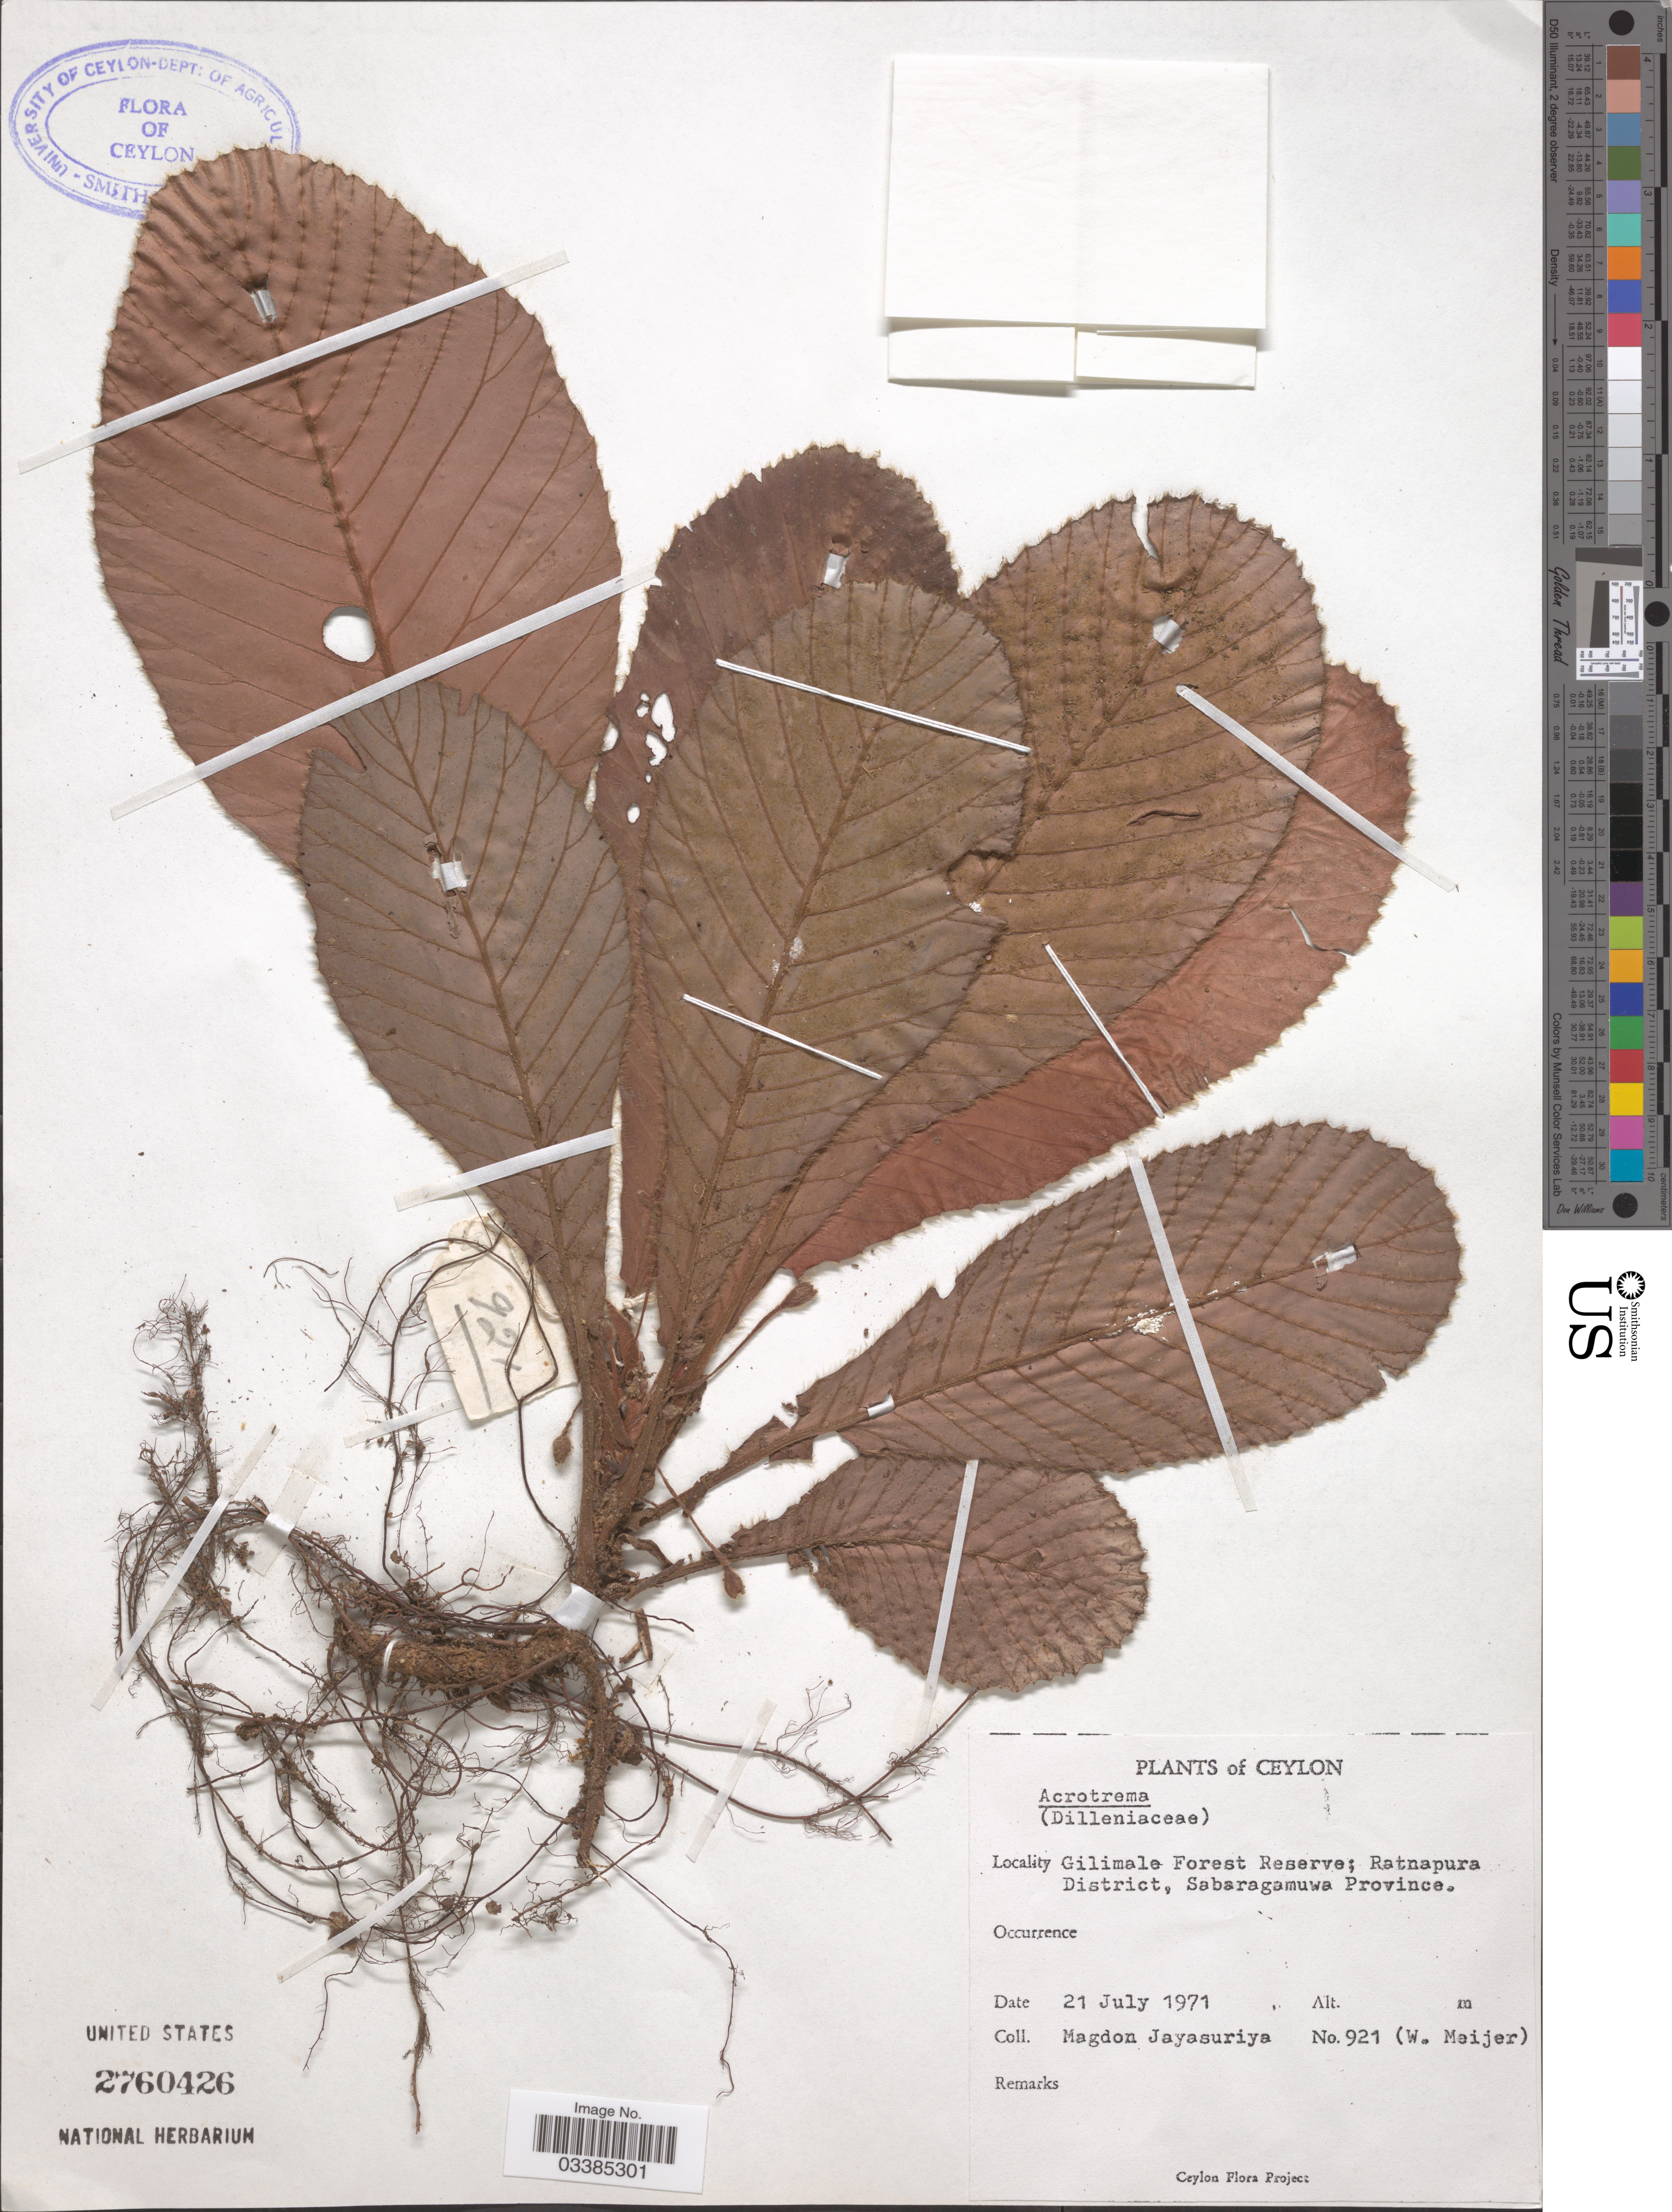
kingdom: Plantae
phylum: Tracheophyta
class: Magnoliopsida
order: Dilleniales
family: Dilleniaceae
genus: Acrotrema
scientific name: Acrotrema sp.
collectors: A. H. Jayasuriya & W. Meijer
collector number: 921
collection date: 1971-07-21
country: Sri Lanka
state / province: Sabaragamuwa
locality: Ceylon. Gilimale Forest Reserve; Ratnapura District.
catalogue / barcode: US 2760426